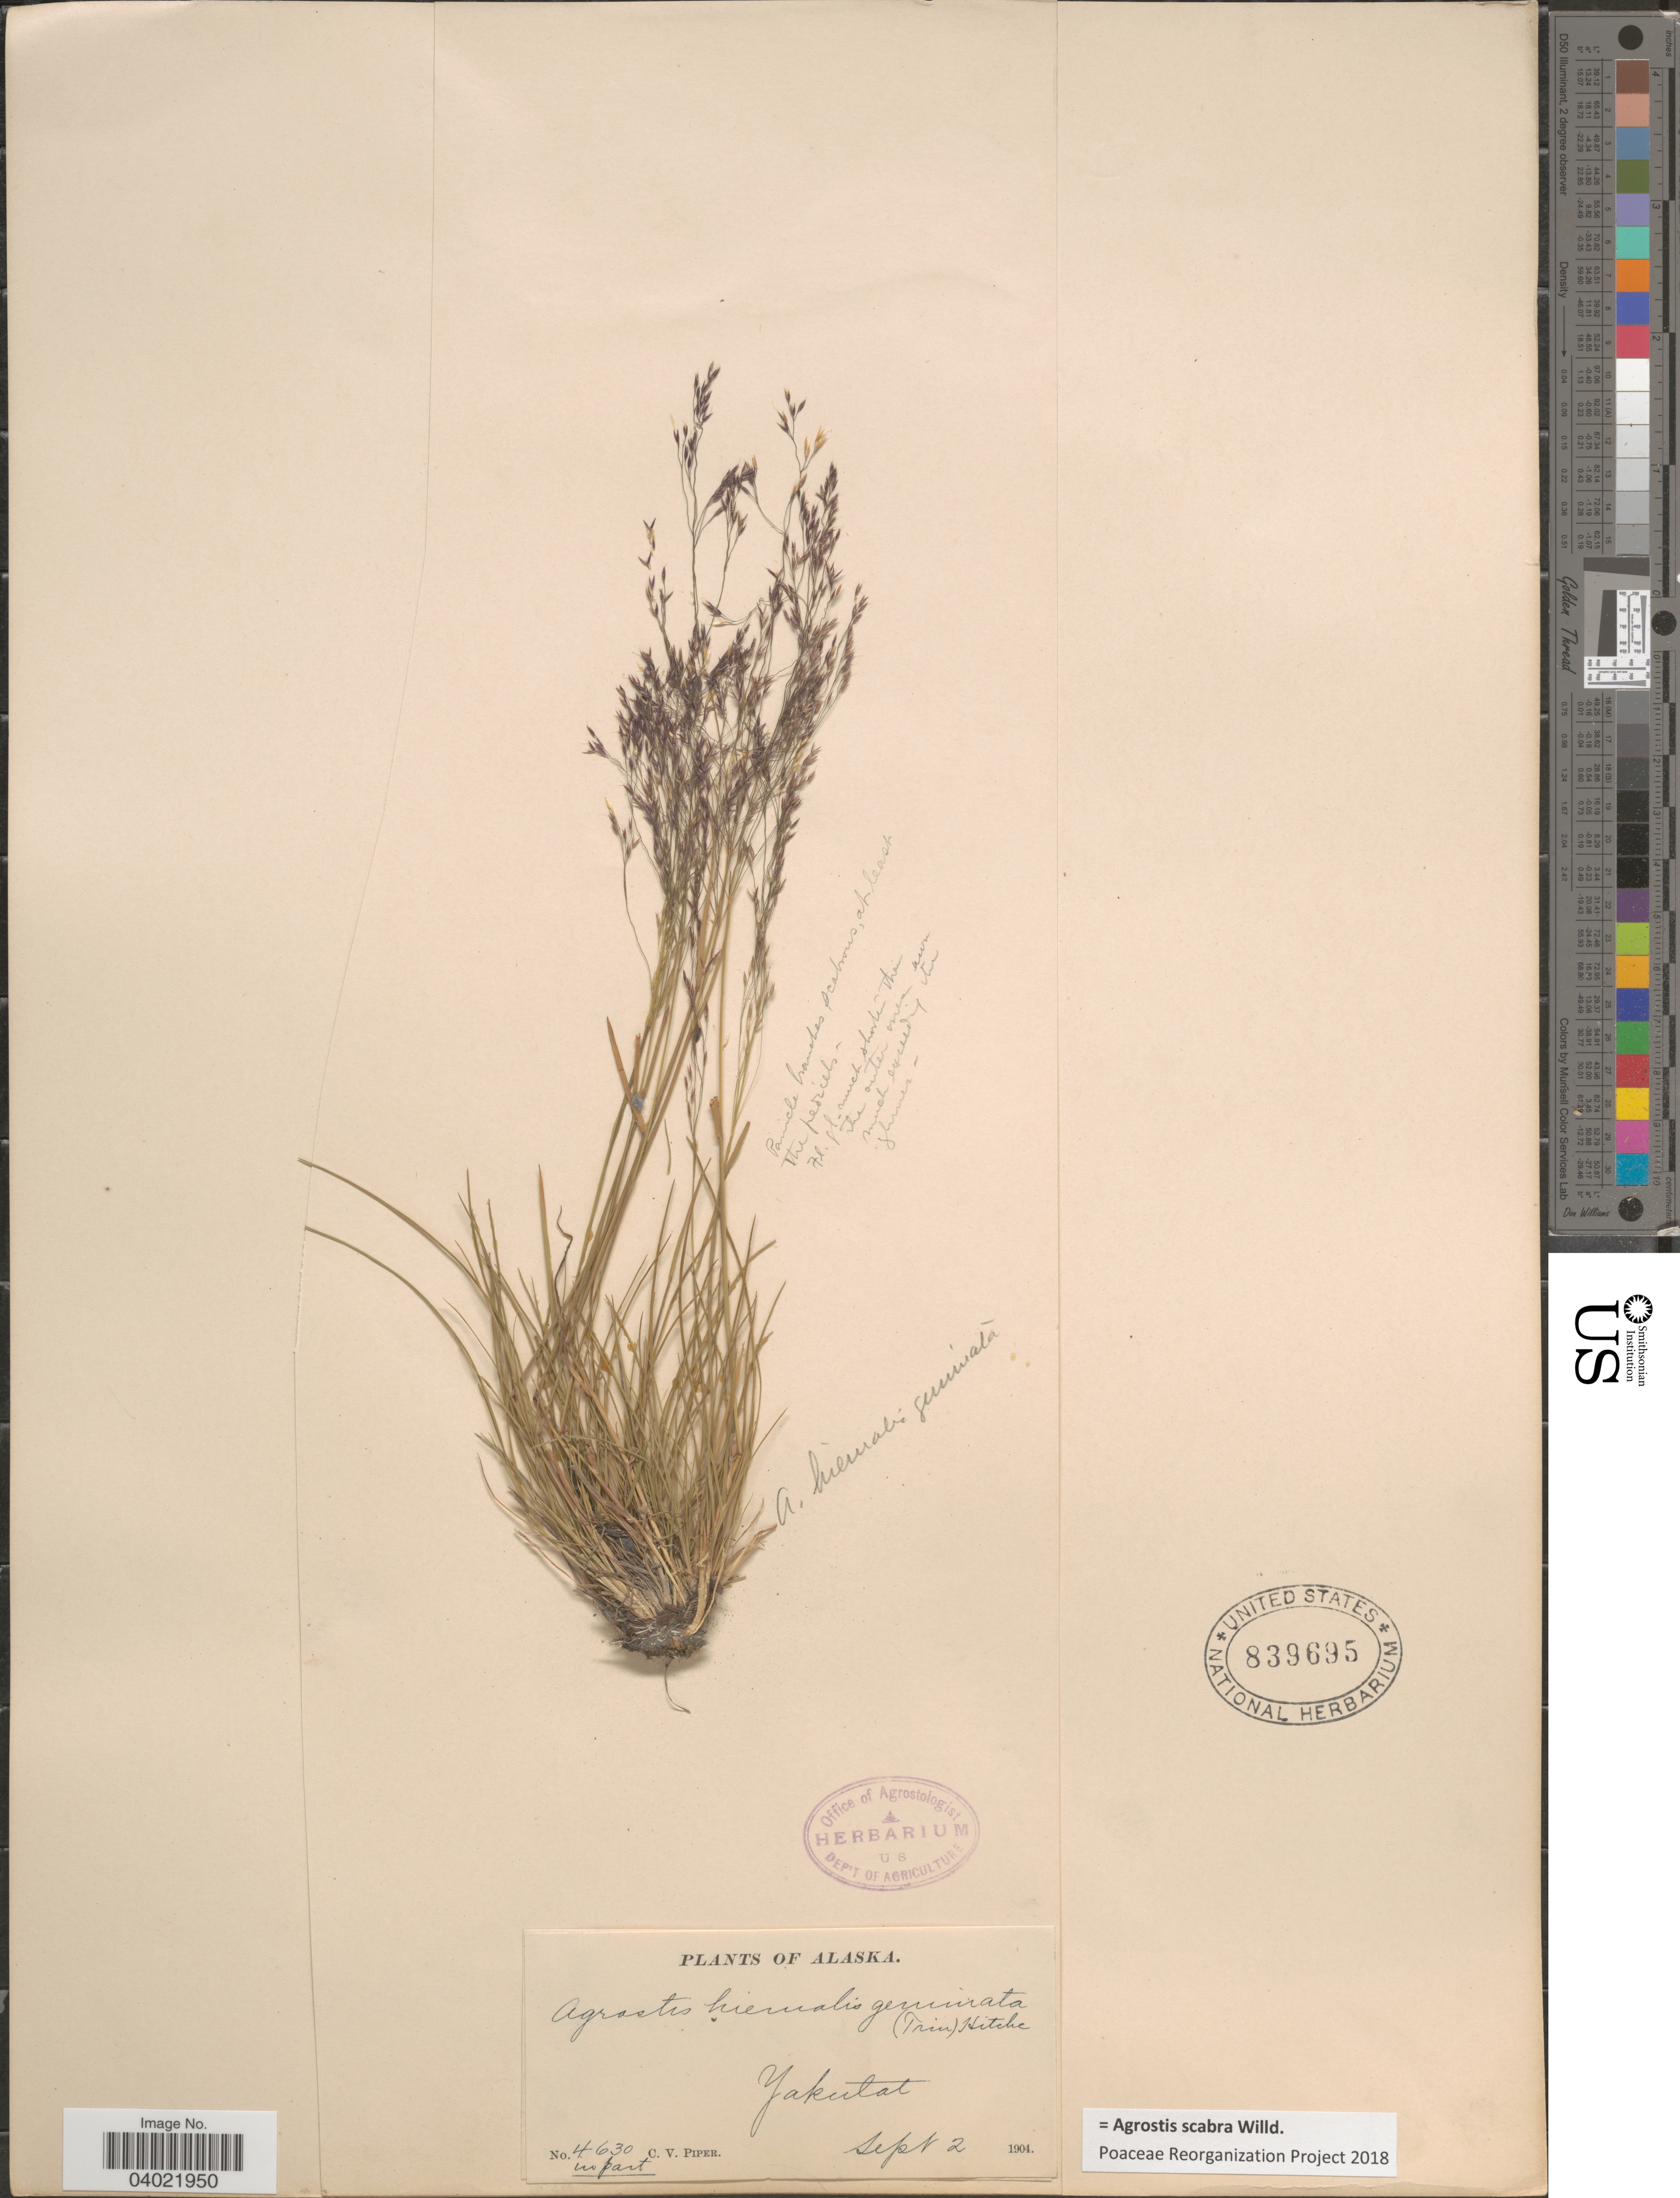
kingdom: Plantae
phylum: Tracheophyta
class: Liliopsida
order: Poales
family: Poaceae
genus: Agrostis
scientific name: Agrostis scabra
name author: Willd.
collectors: C. V. Piper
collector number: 4630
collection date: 1904-09-02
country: United States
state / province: Alaska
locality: Yakutat.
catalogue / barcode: US 839695